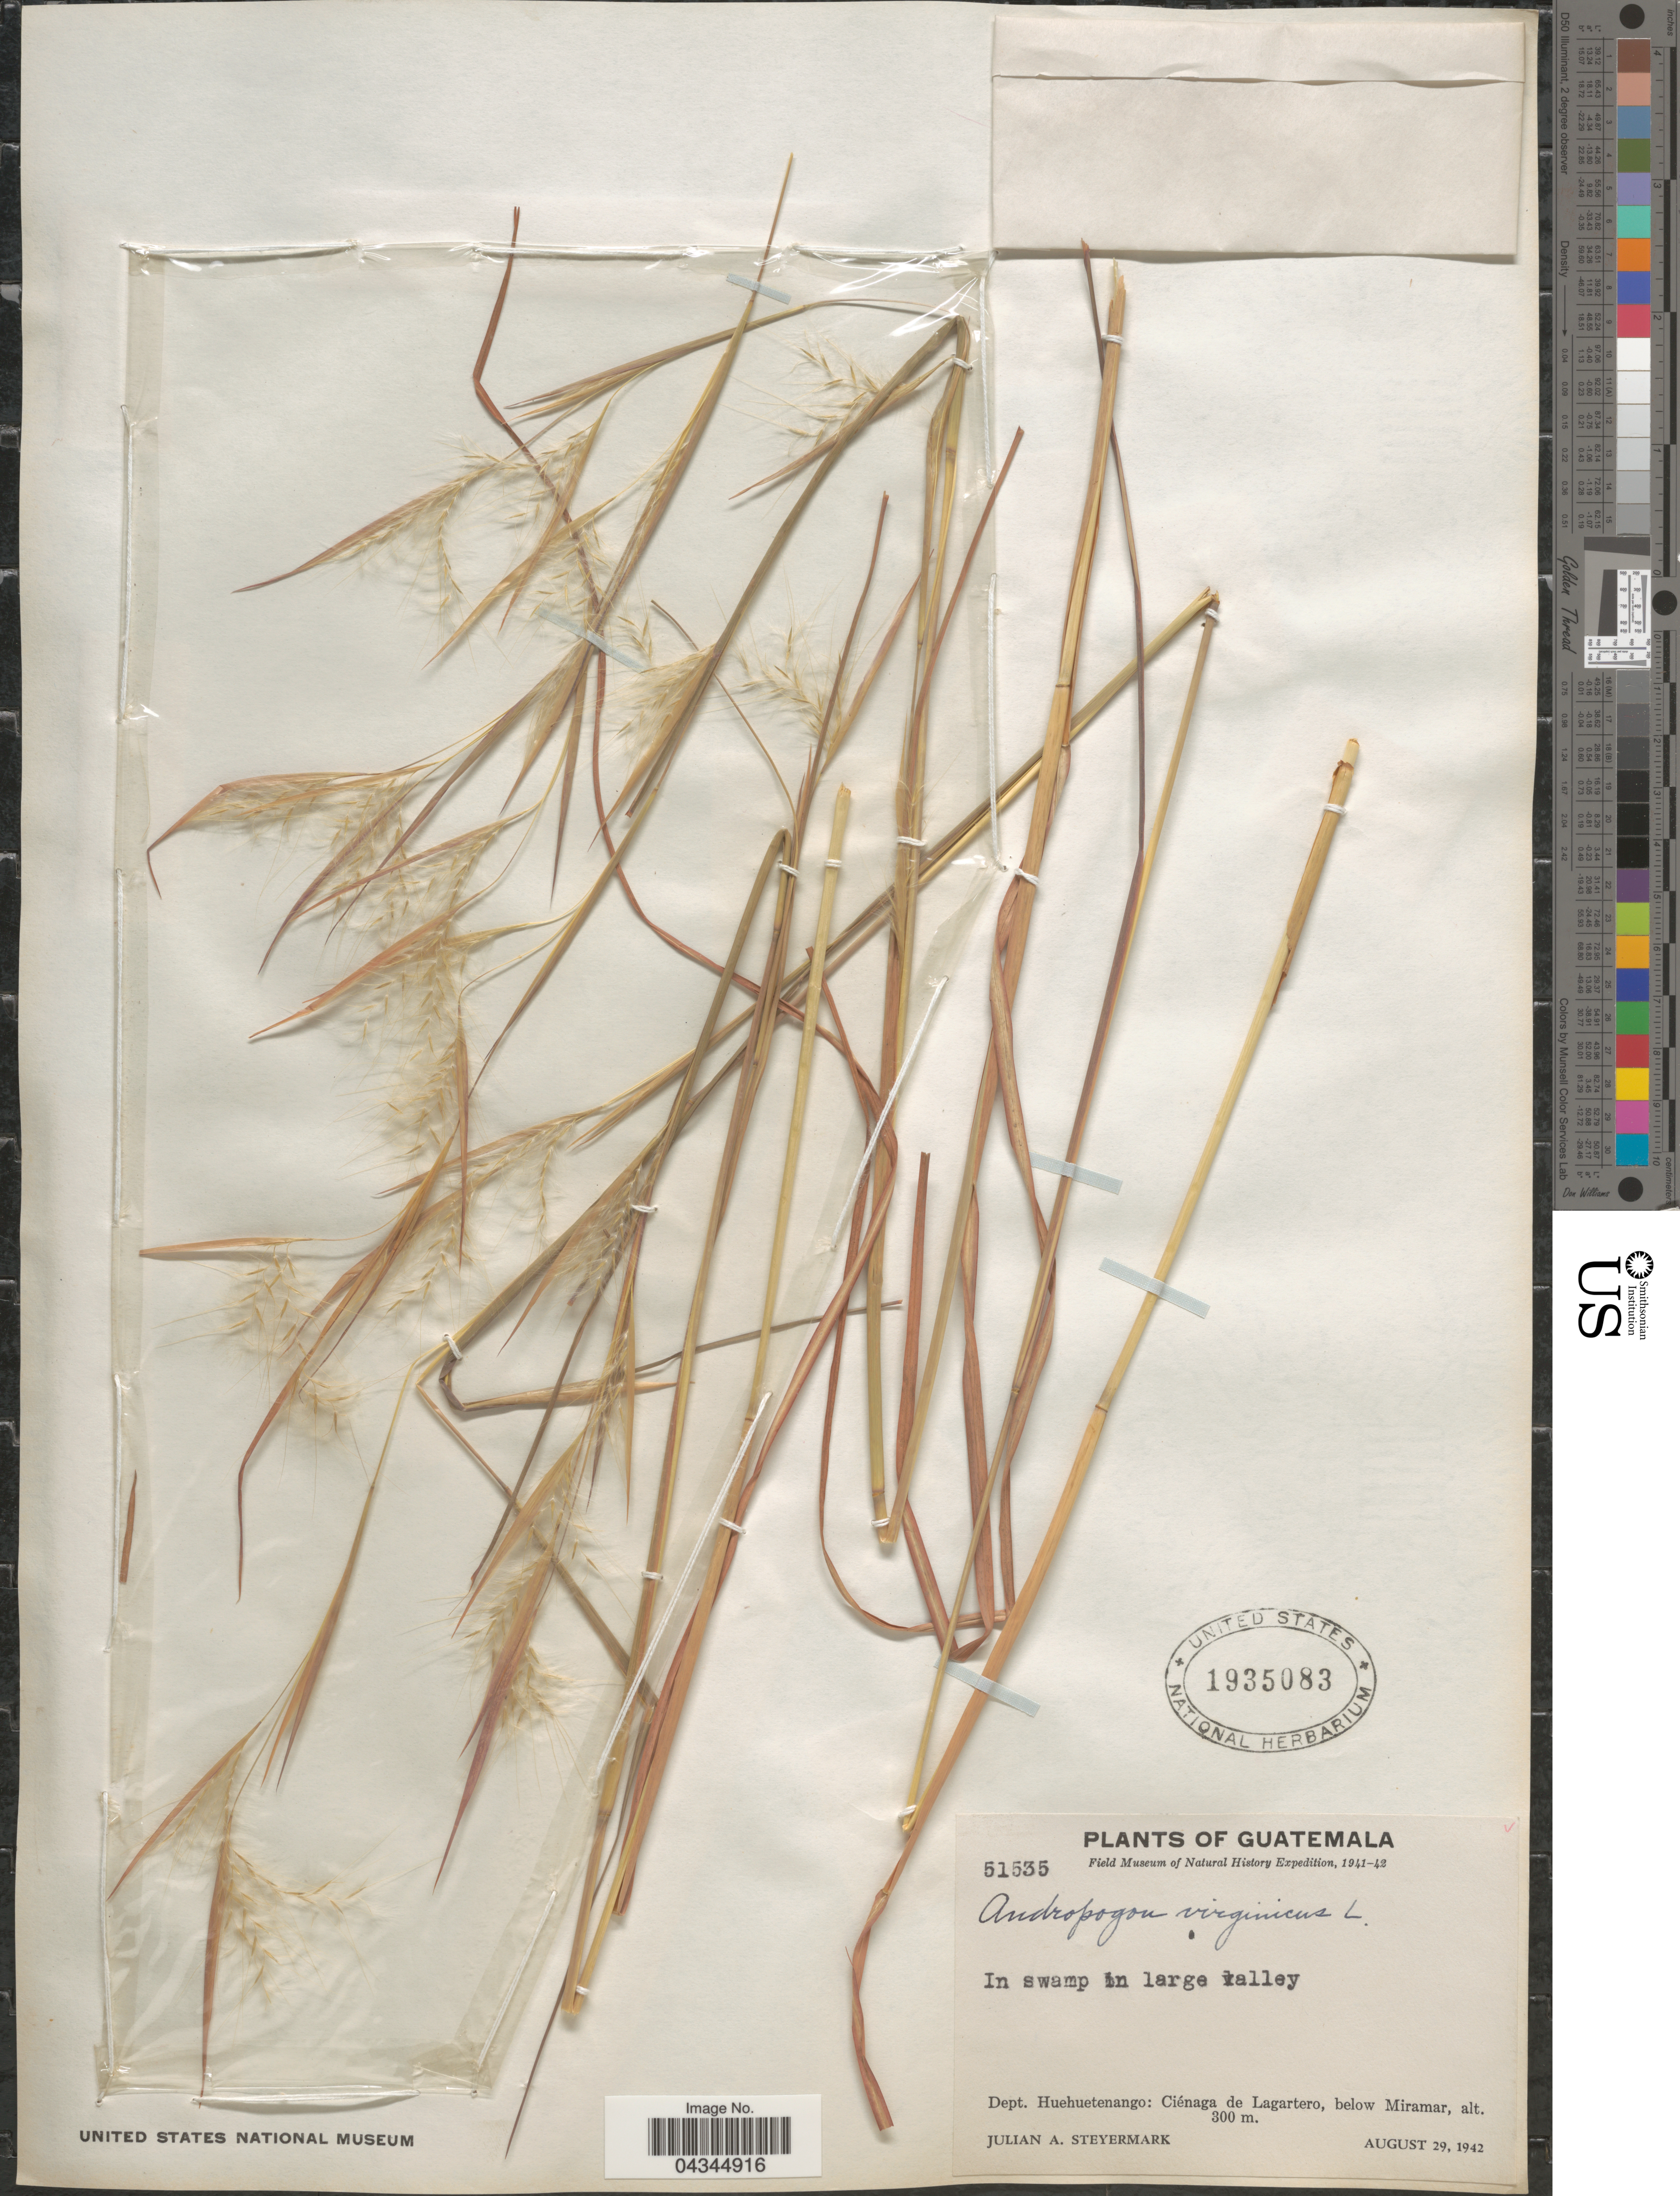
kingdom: Plantae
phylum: Tracheophyta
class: Liliopsida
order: Poales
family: Poaceae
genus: Andropogon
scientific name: Andropogon virginicus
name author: L.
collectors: J. Steyermark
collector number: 51535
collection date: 1942-08-29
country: Guatemala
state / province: Huehuetenango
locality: Field Museum of Natural History Expedition, 1941-42. Dept. Huehuetenango: Ciénaga de Lagartero, below Miramar.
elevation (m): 300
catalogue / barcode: US 1935083